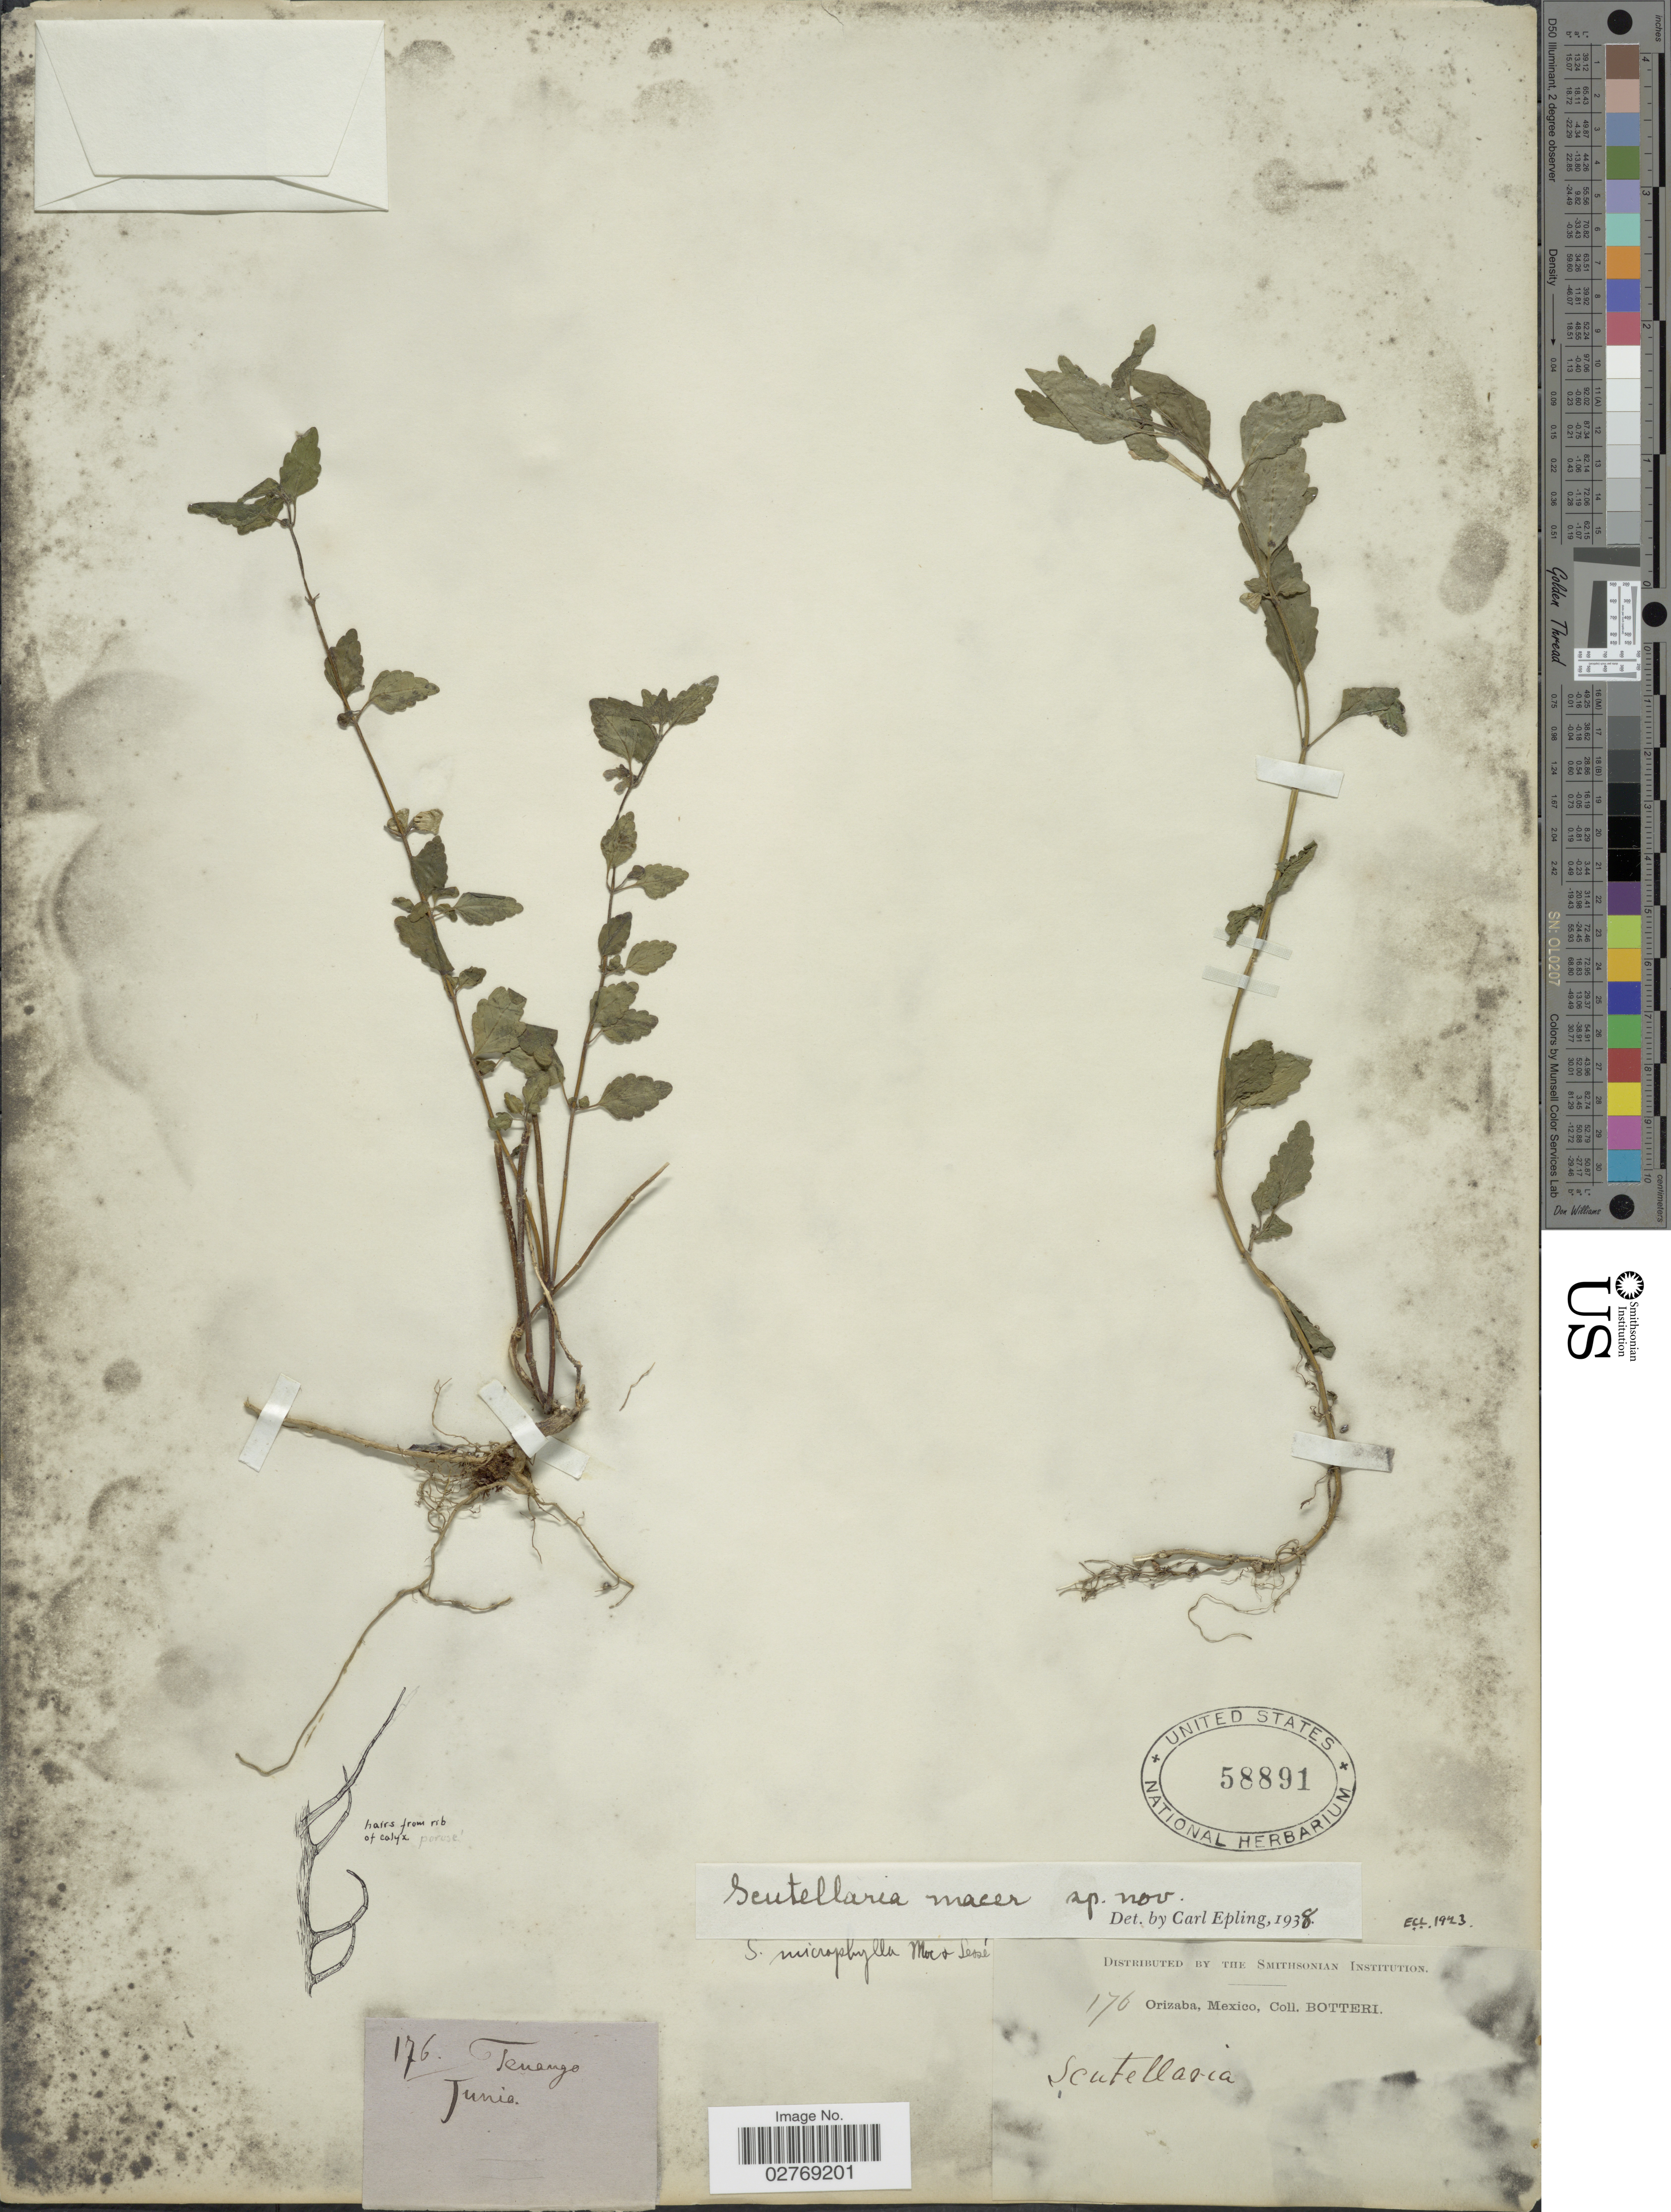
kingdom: Plantae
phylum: Tracheophyta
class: Magnoliopsida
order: Lamiales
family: Lamiaceae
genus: Scutellaria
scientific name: Scutellaria macer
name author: Epling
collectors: M. Botteri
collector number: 176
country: Mexico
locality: Tenango. Orizaba.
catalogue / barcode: US 58891